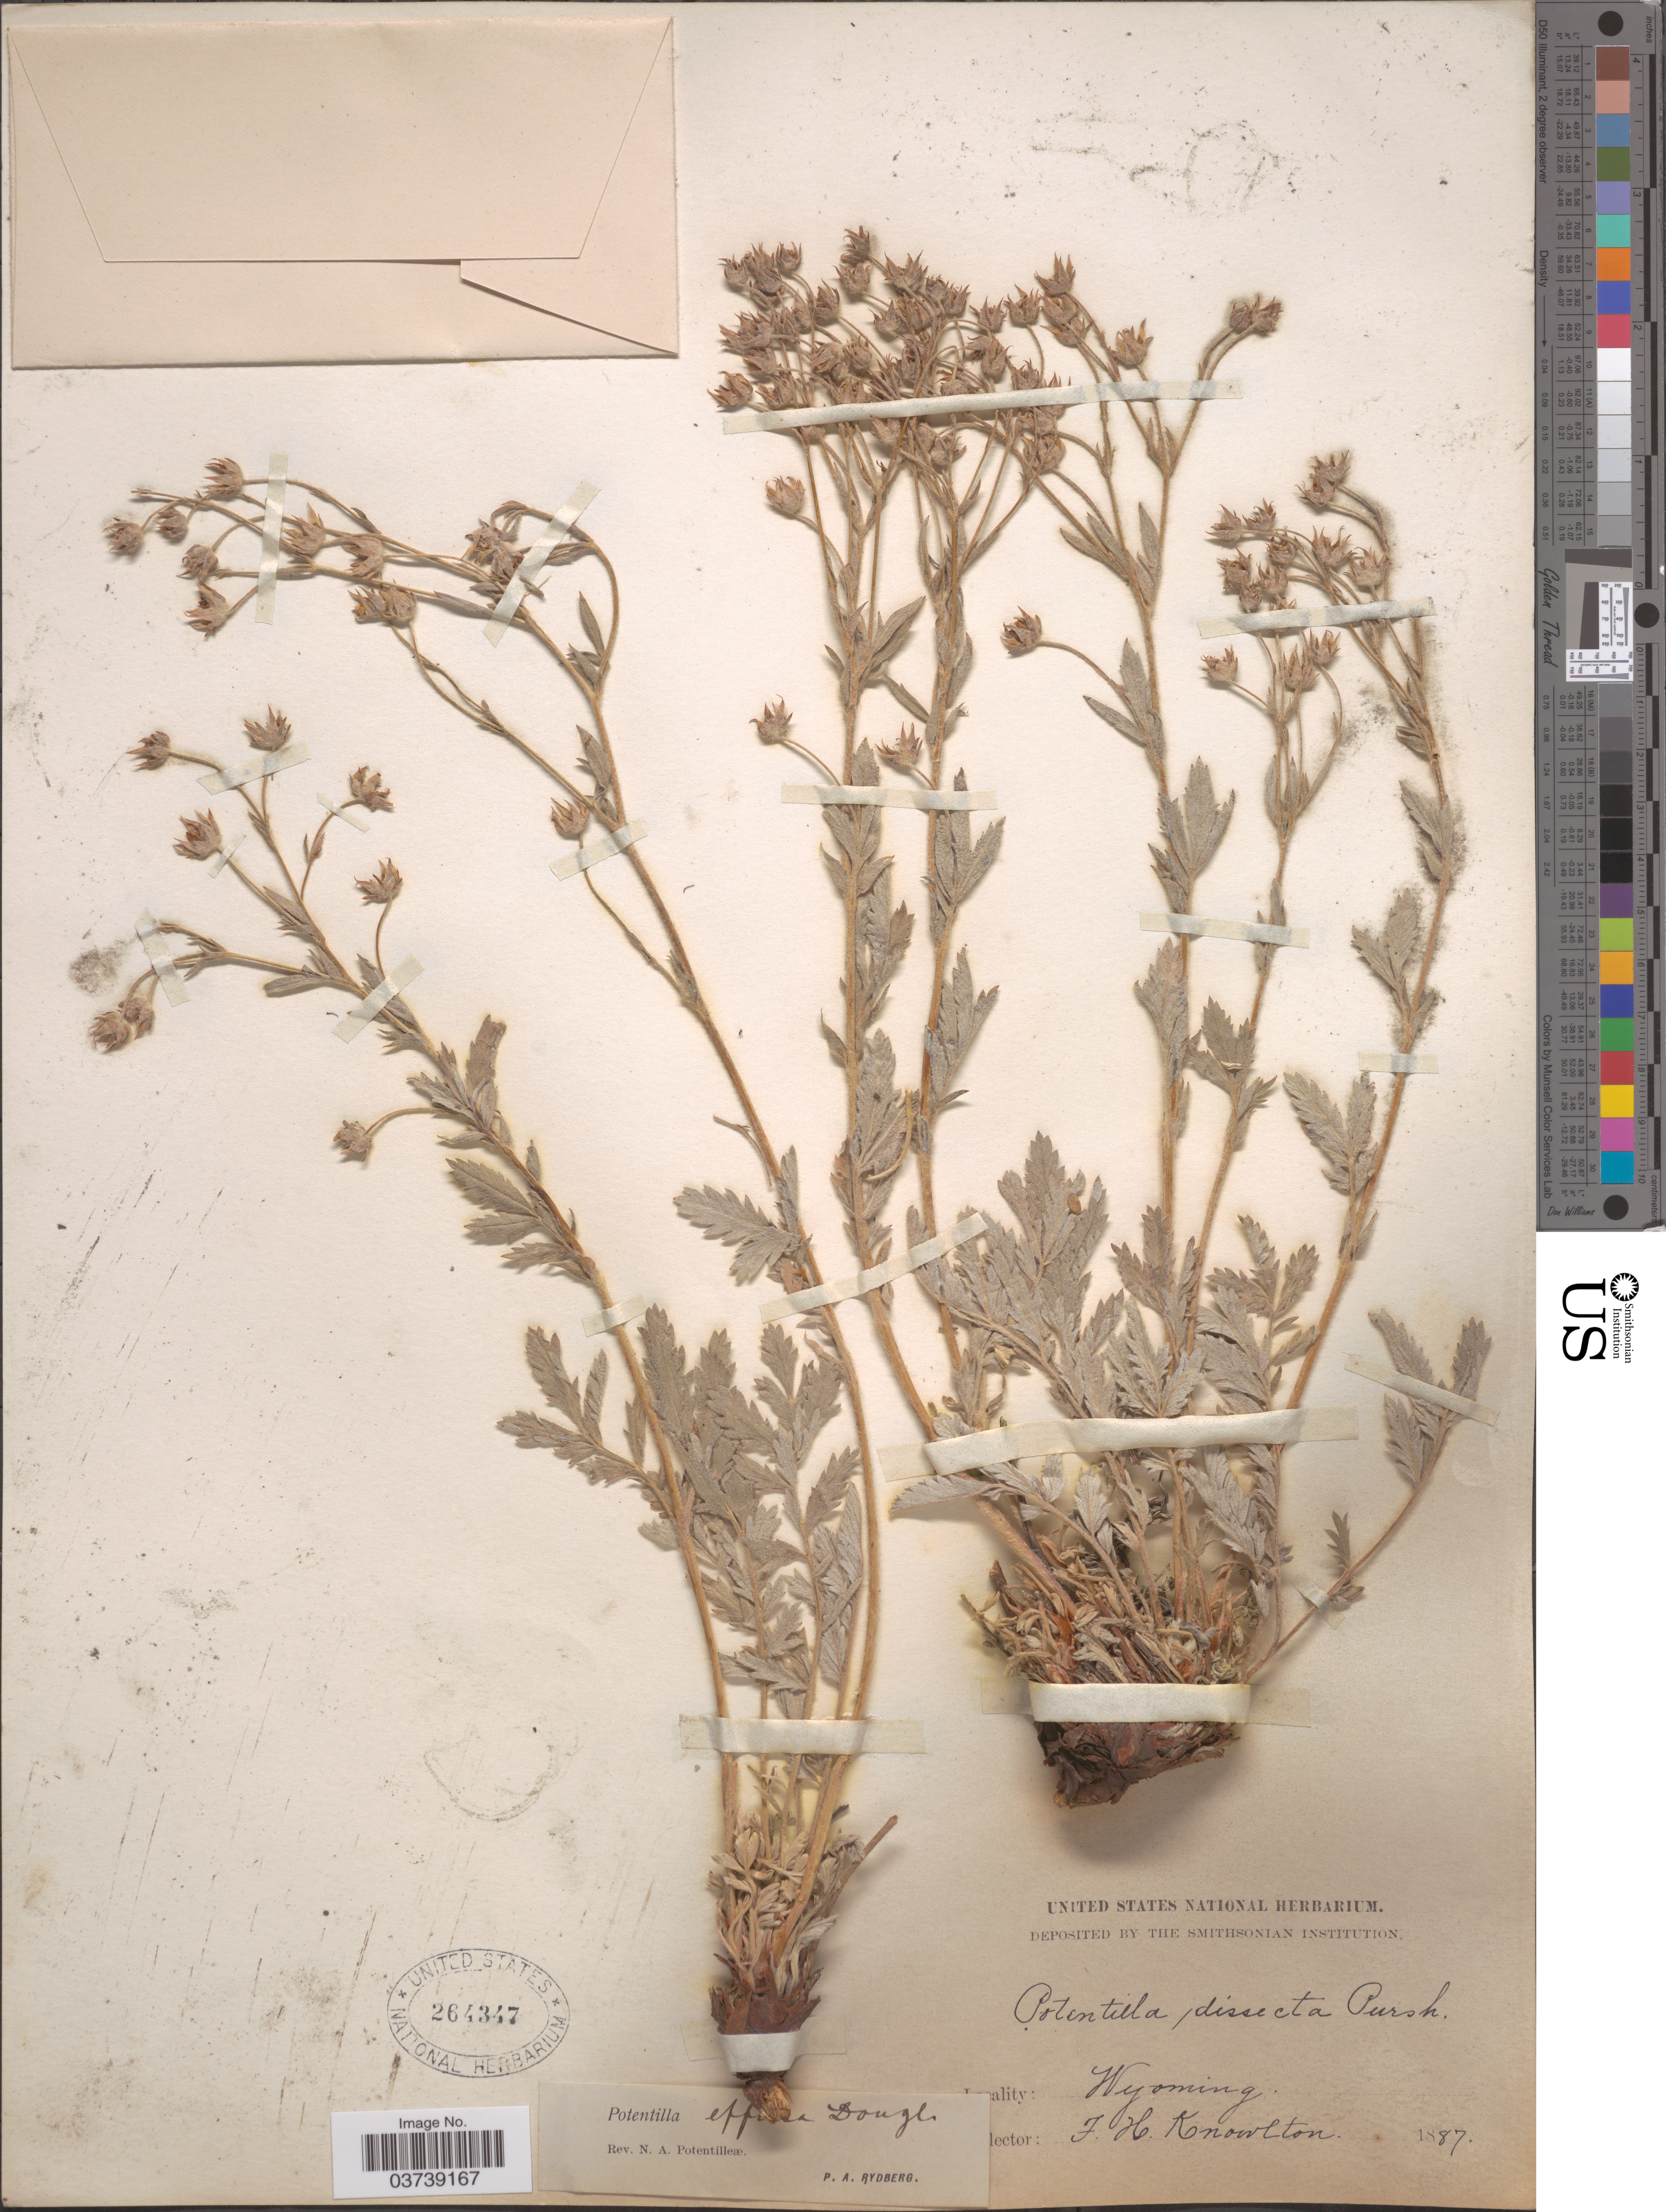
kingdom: Plantae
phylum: Tracheophyta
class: Magnoliopsida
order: Rosales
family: Rosaceae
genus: Potentilla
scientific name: Potentilla effusa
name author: Douglas ex Lehm.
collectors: F. H. Knowlton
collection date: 1887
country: United States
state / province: Wyoming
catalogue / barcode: US 264347